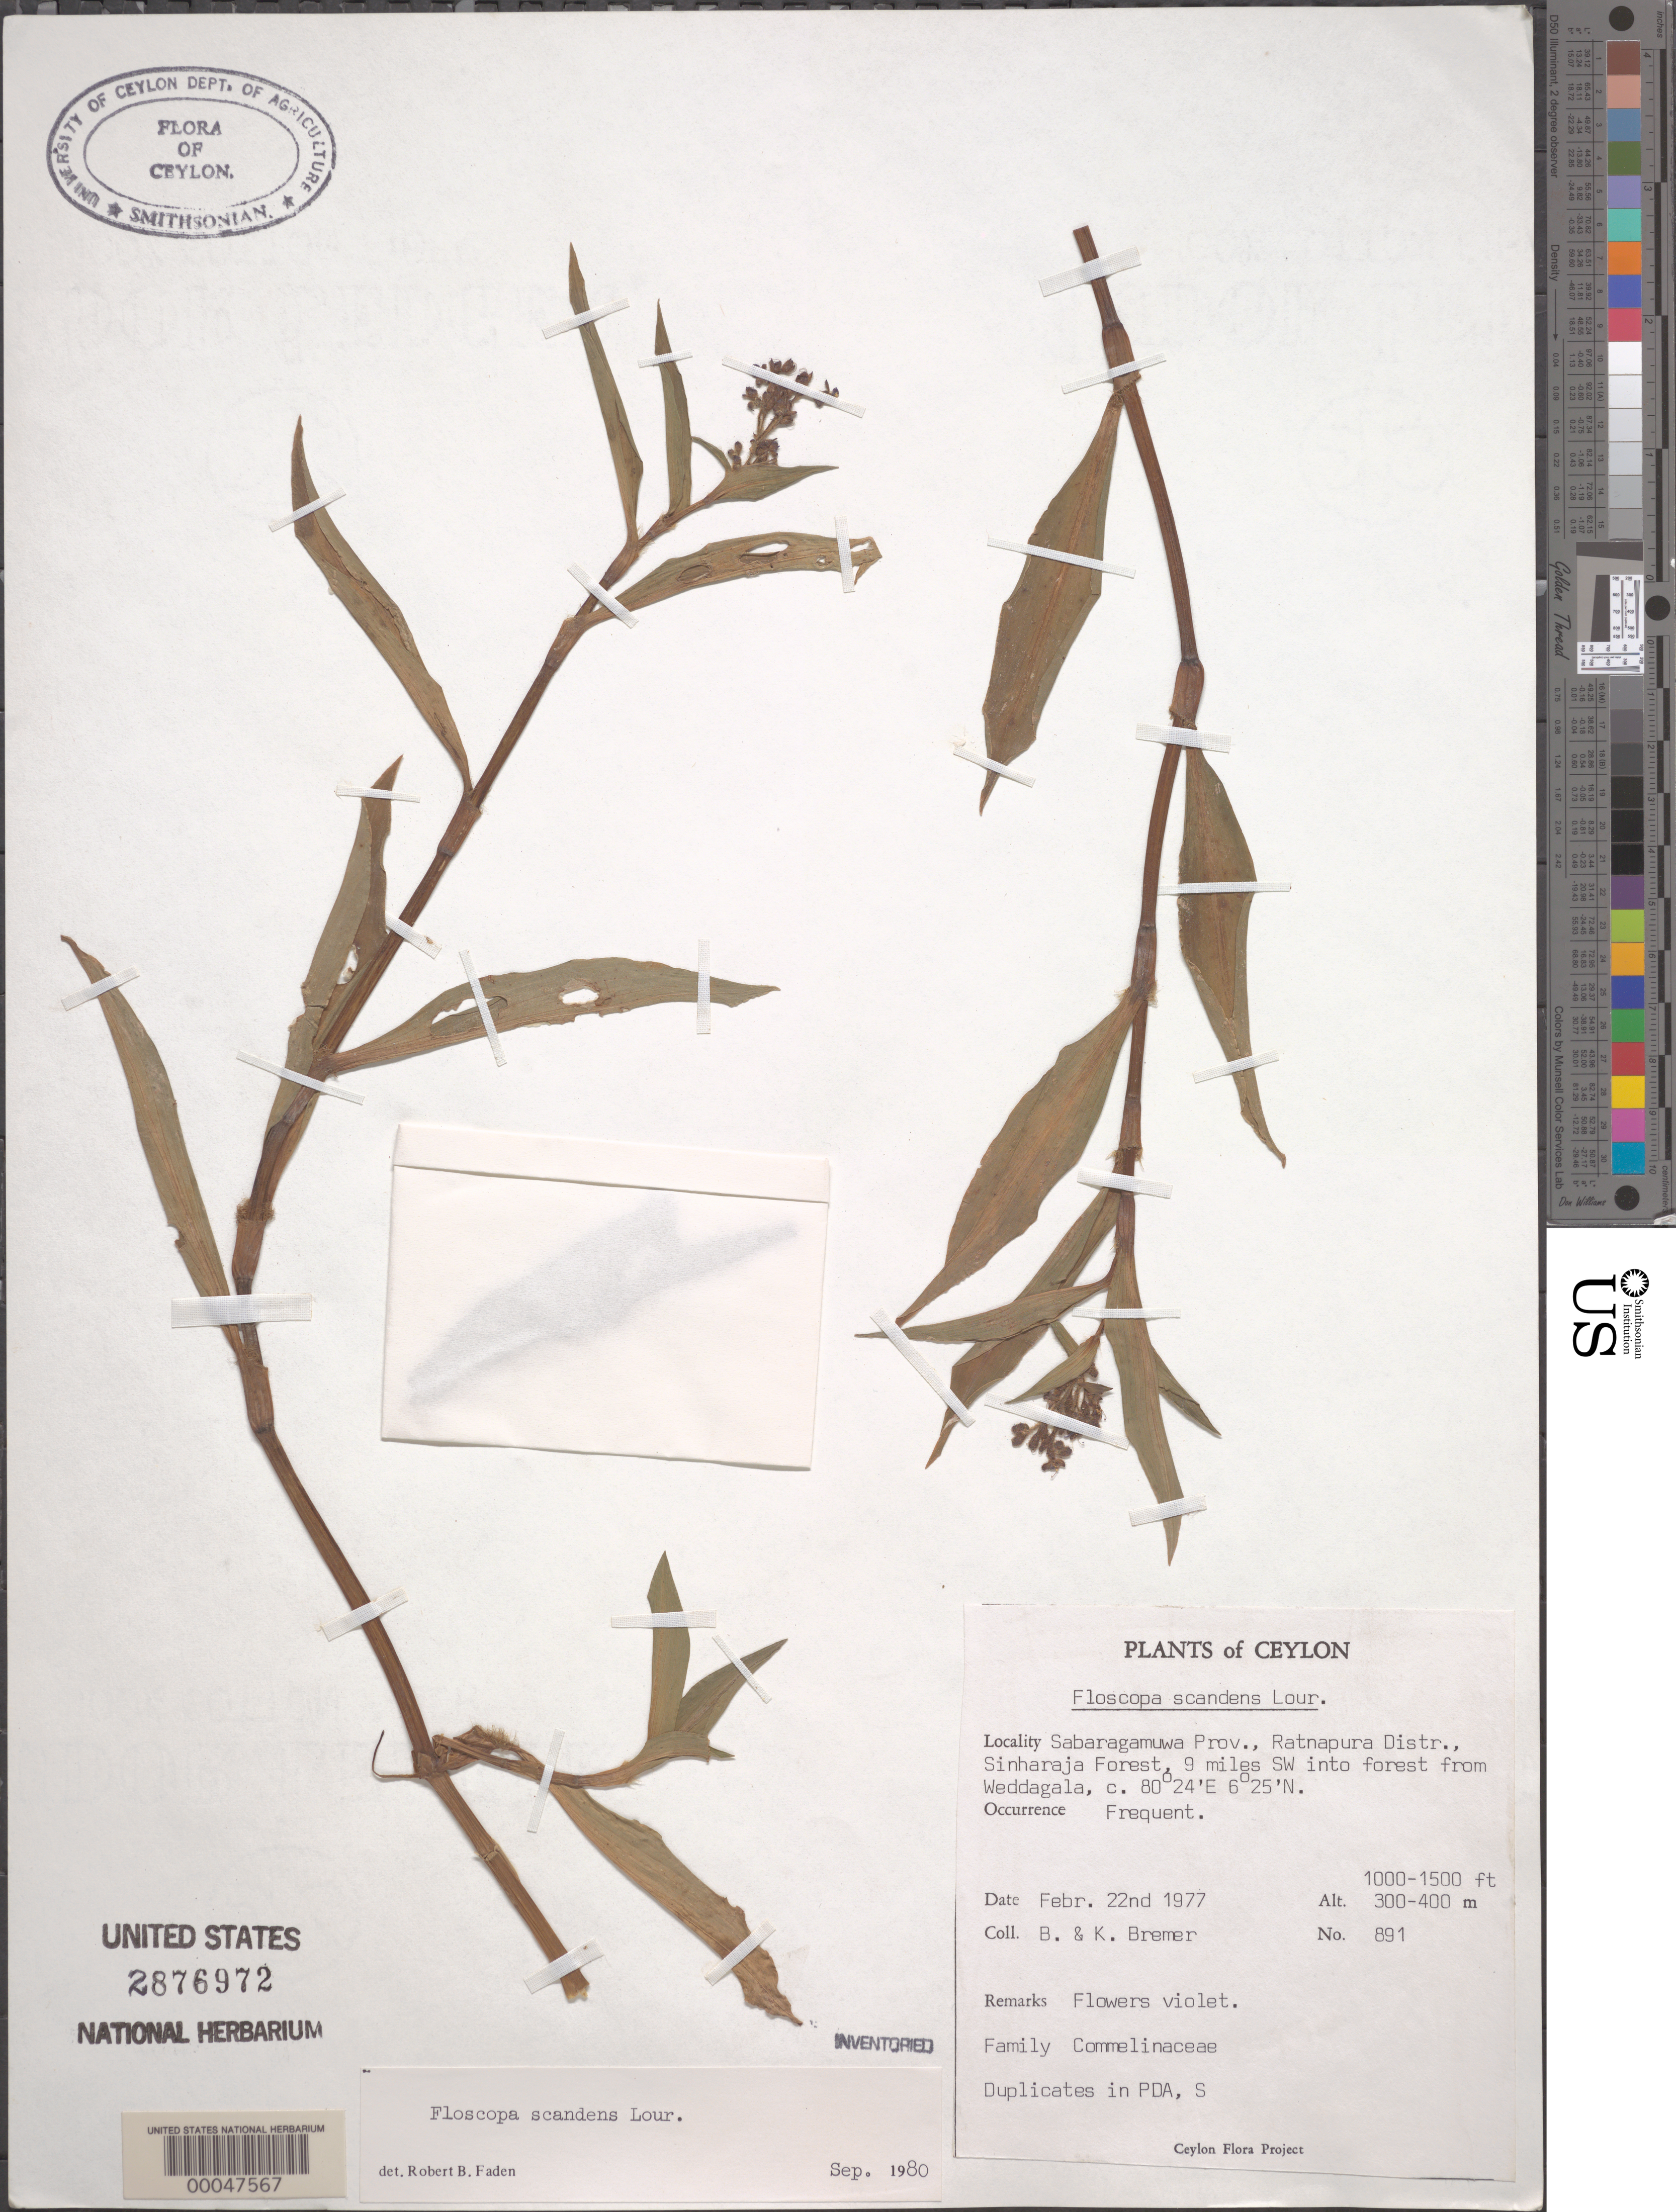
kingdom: Plantae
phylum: Tracheophyta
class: Liliopsida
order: Commelinales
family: Commelinaceae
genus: Floscopa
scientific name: Floscopa scandens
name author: Lour.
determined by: Faden, Robert B., (US), Smithsonian Institution - National Museum of Natural History (UNITED STATES)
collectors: B. Bremer & K. Bremer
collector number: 891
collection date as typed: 22 Feb 1977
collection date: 1977-02-22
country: Sri Lanka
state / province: Sabaragamuwa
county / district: Ratnapura Dist.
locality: Sinharaja forest, sw of weddagala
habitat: Forest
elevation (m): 300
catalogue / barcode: US 2876972